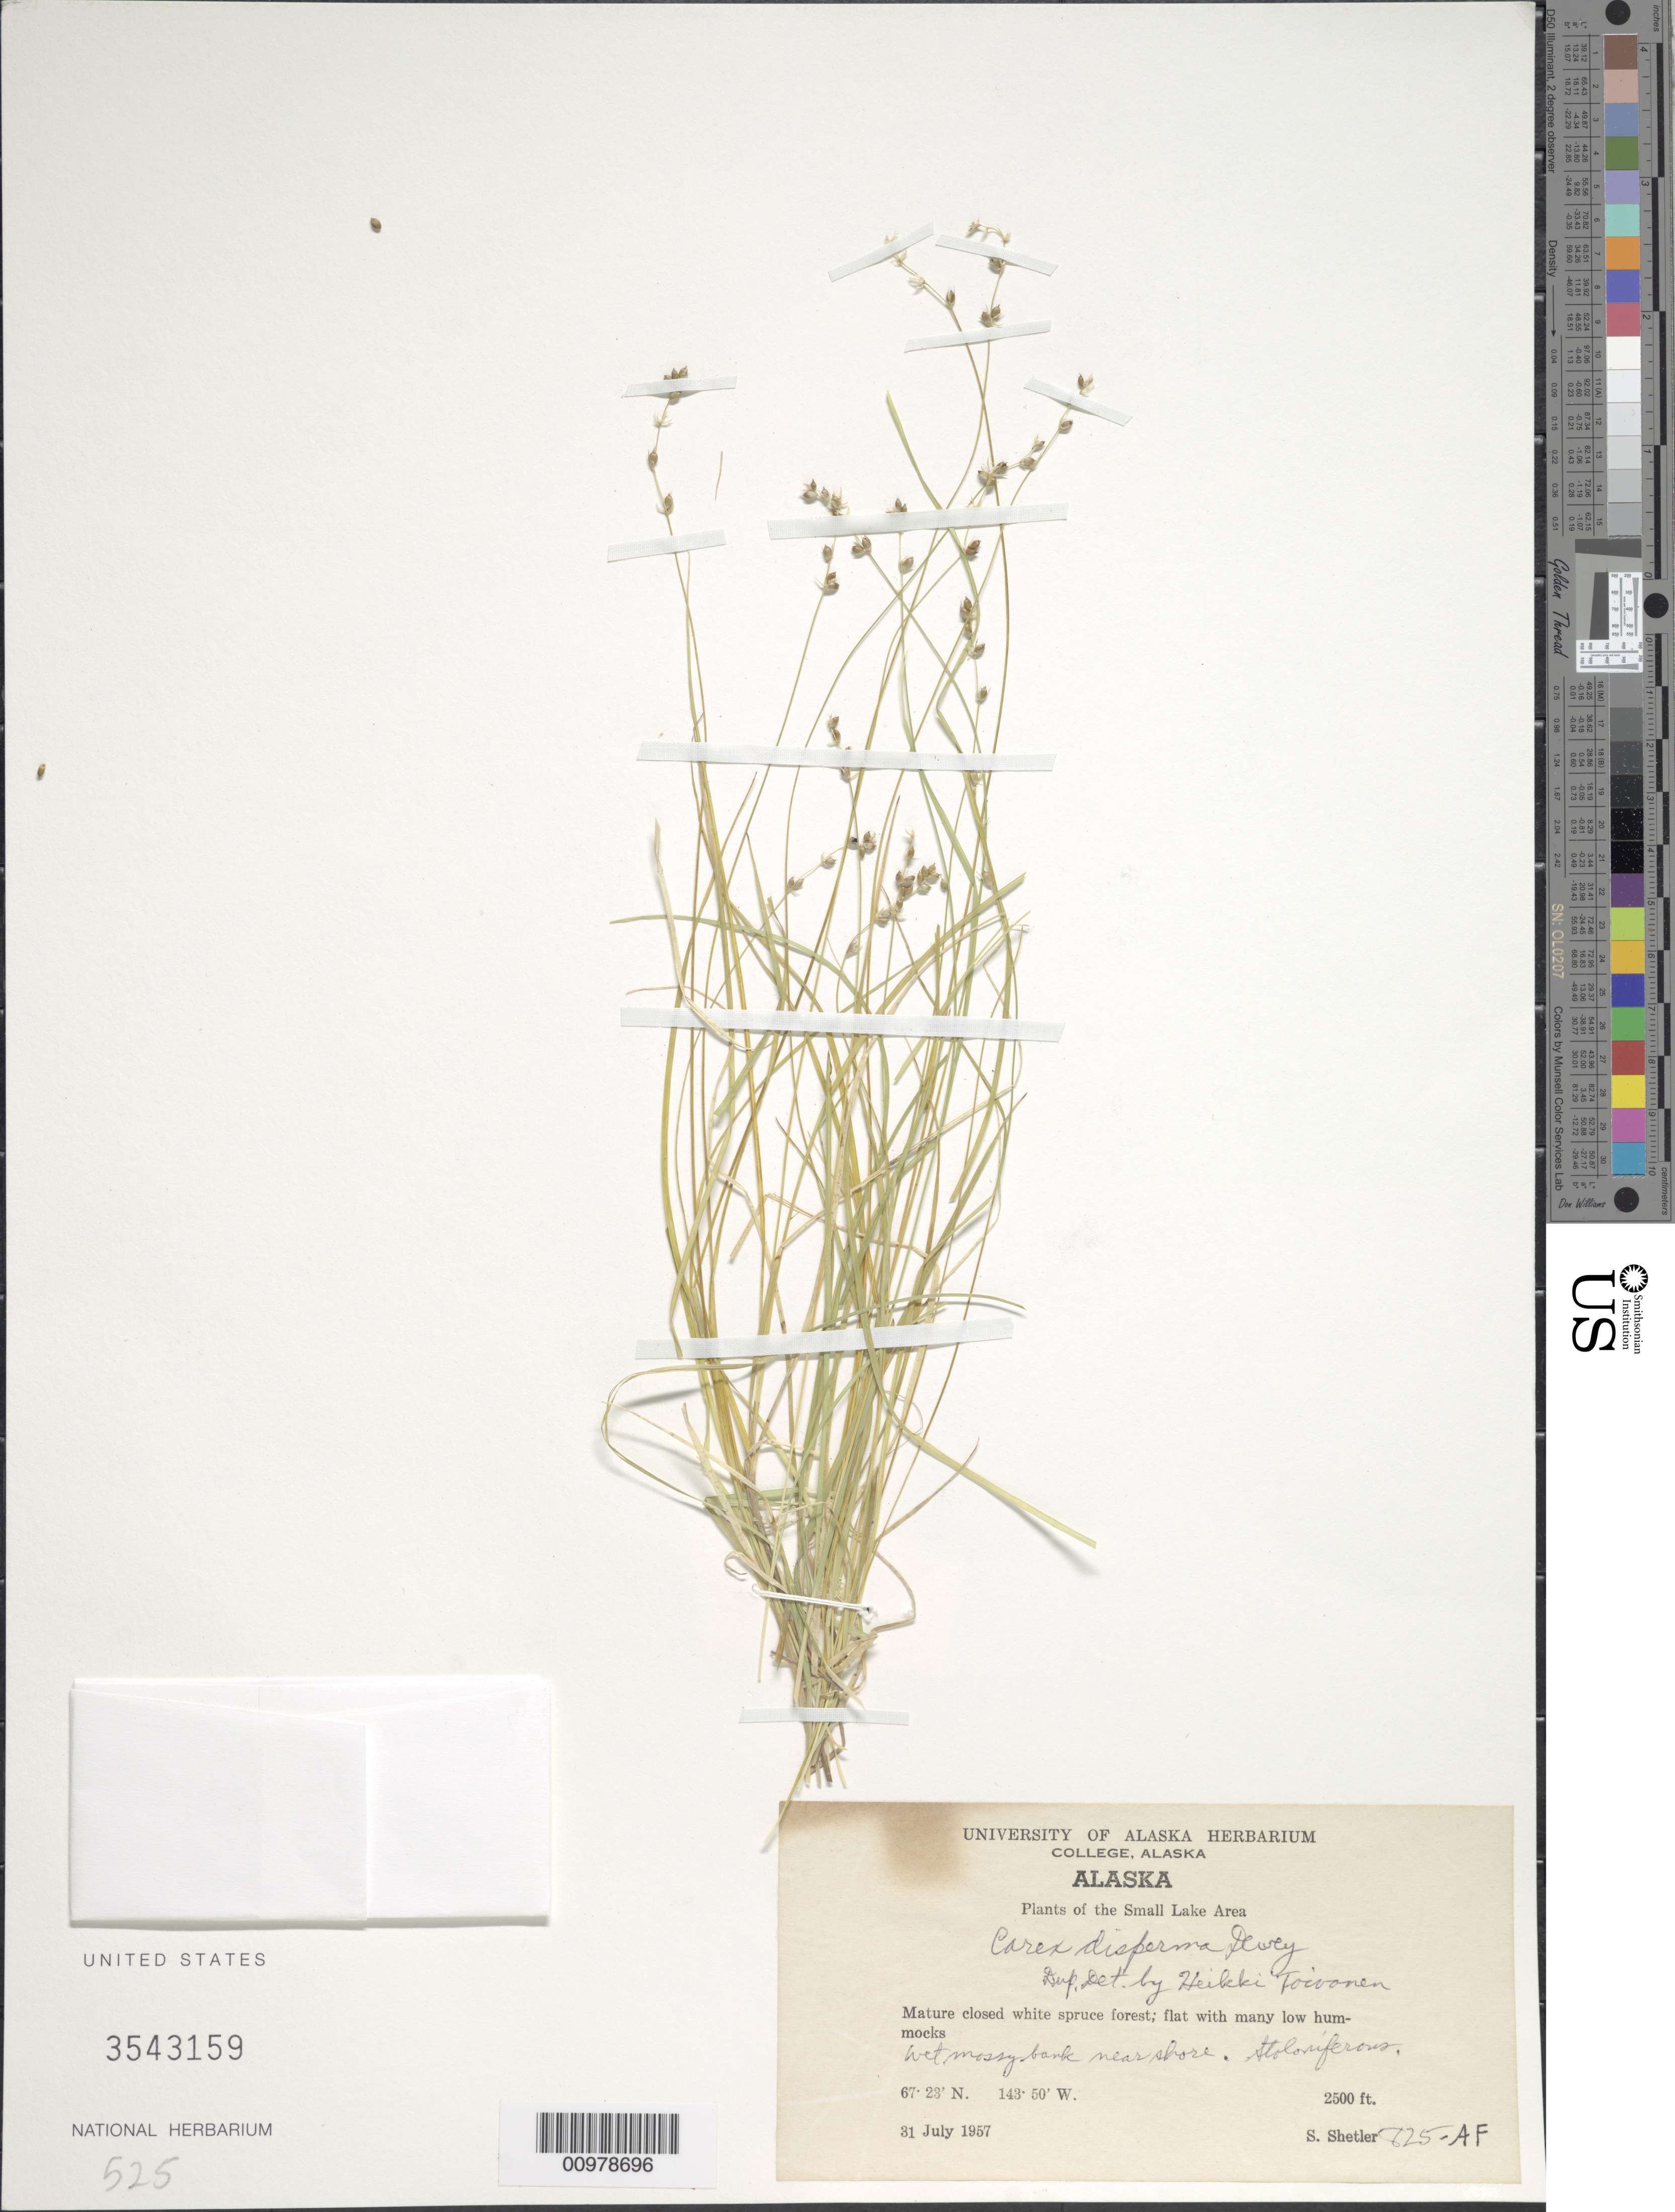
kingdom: Plantae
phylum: Tracheophyta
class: Liliopsida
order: Poales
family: Cyperaceae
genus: Carex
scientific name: Carex disperma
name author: Dewey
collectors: S. Shetler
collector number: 825-AF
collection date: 1957-07-31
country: United States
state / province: Alaska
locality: The Small Lake Area, Mature closed white spruce forest; flat with many low hummocks, Wet mossy bank near shore.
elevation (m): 762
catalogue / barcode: US 3543159